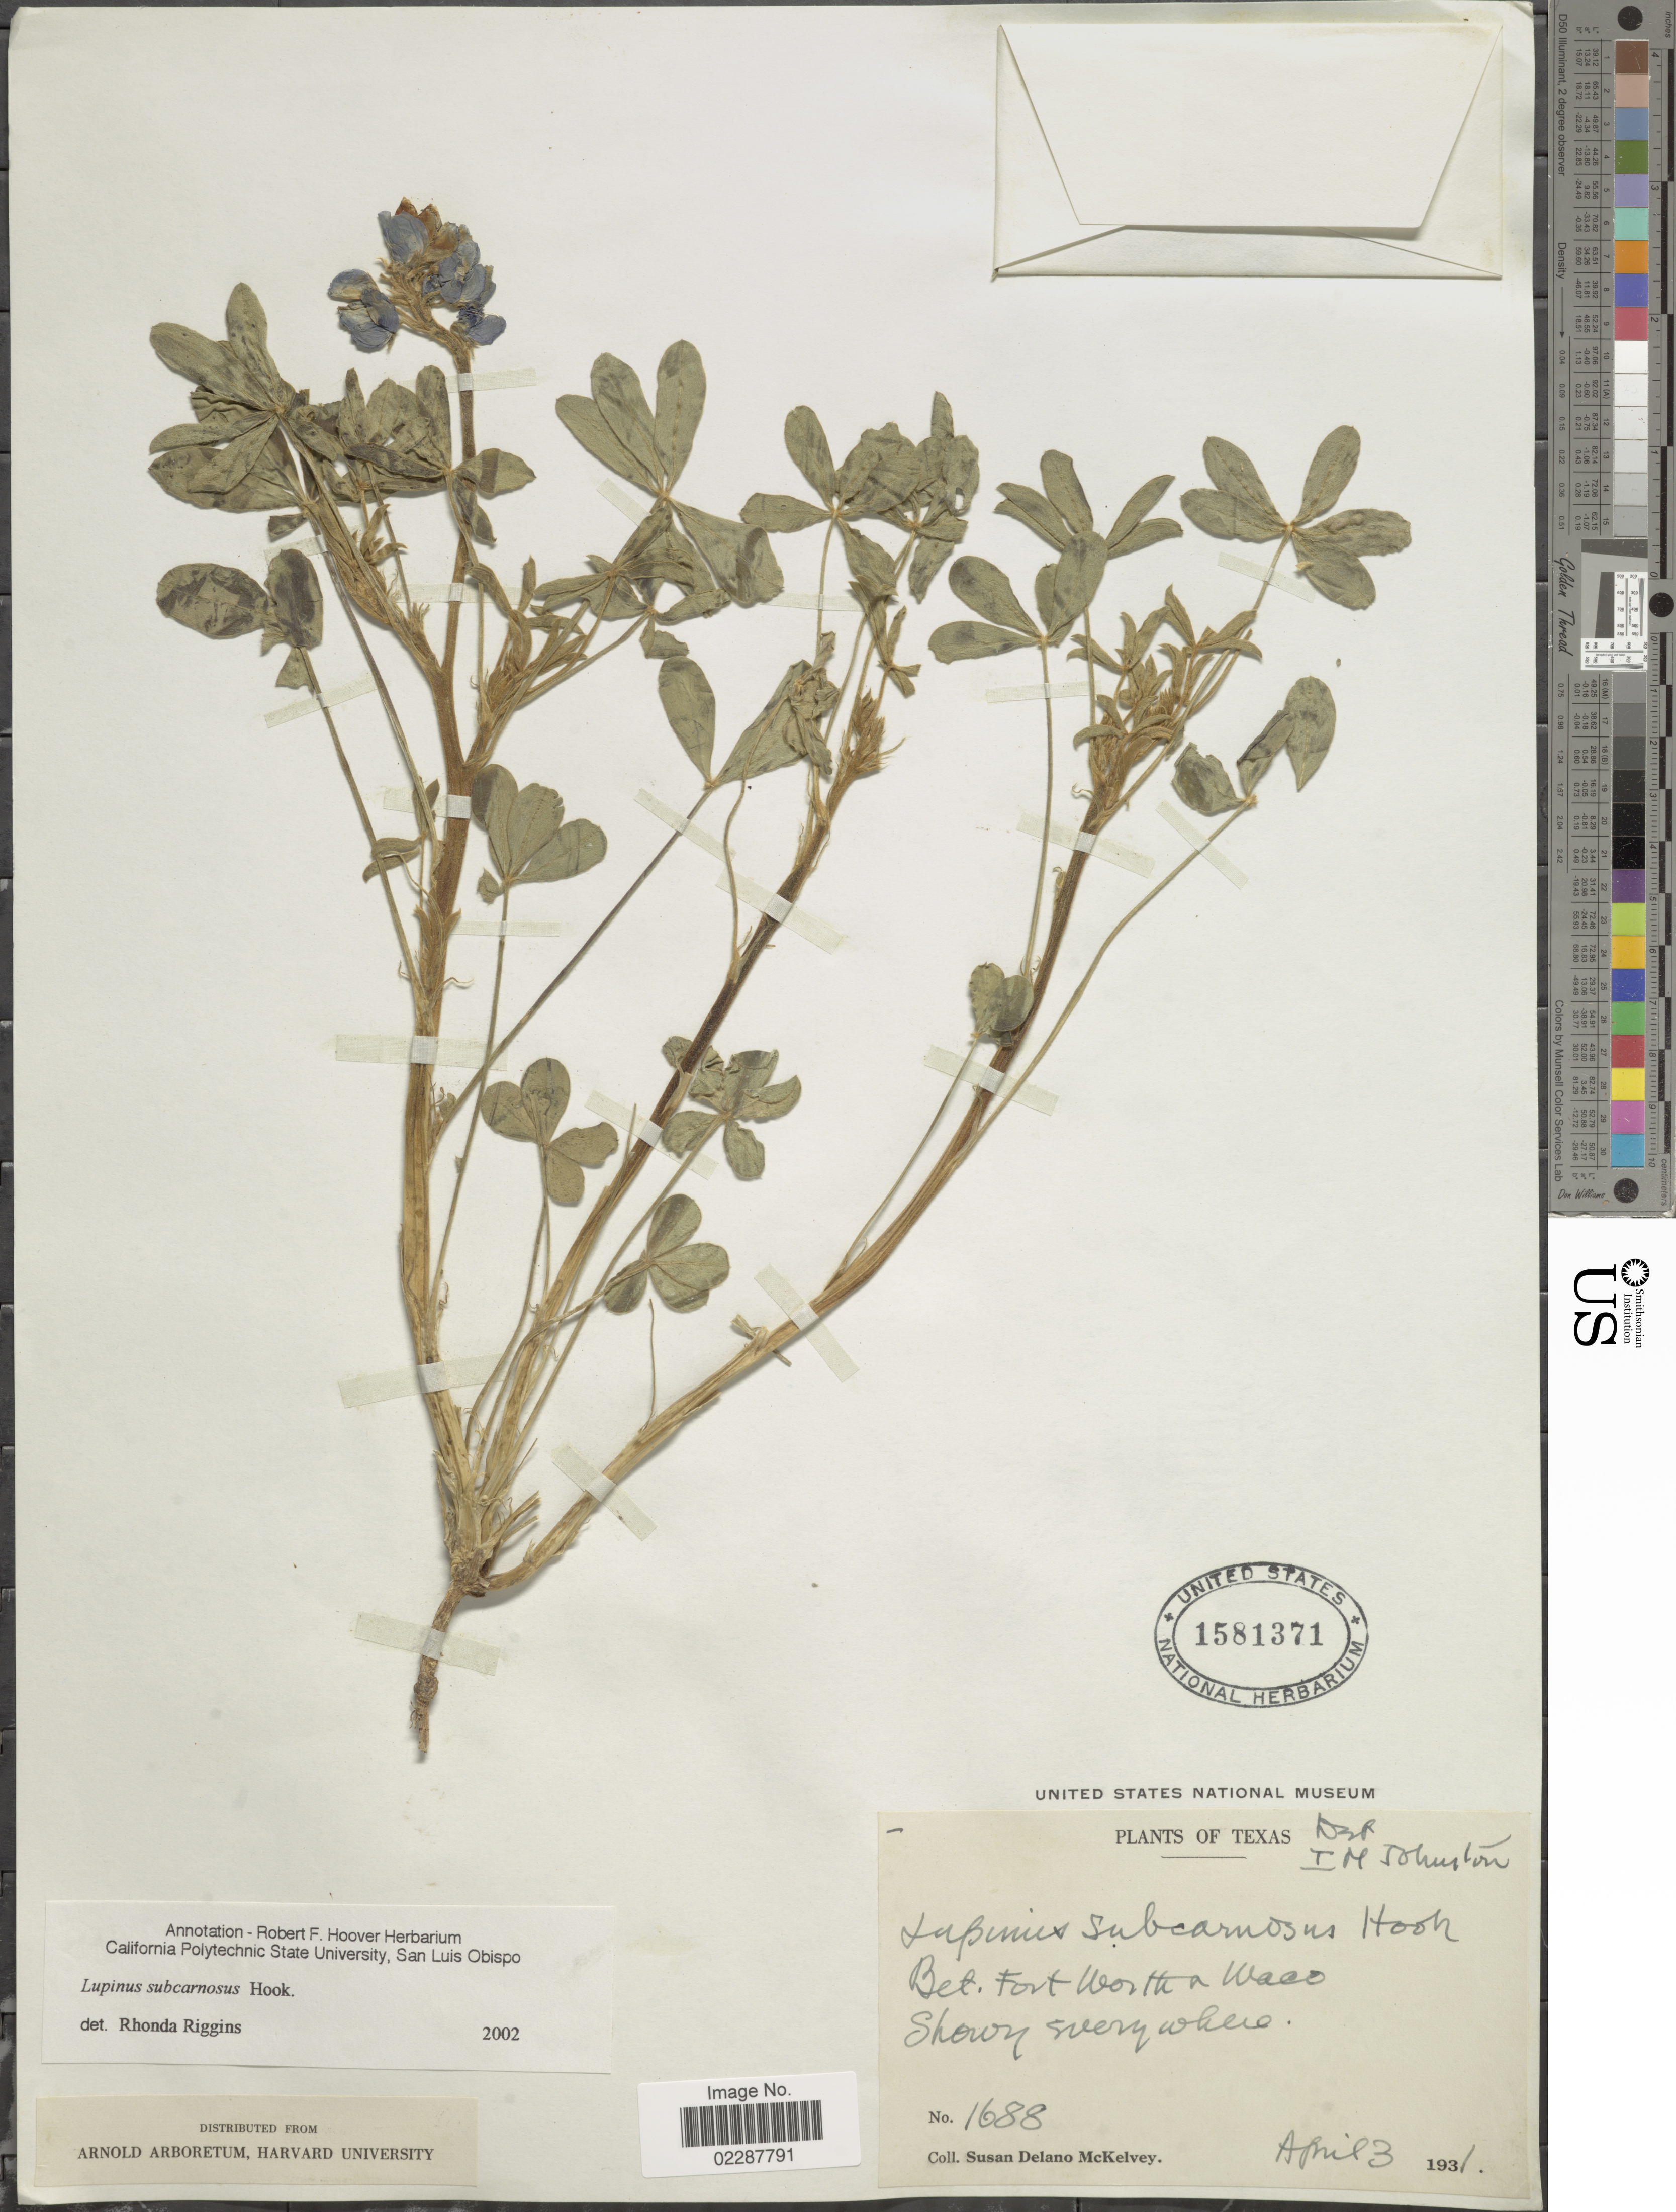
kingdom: Plantae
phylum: Tracheophyta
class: Magnoliopsida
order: Fabales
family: Fabaceae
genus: Lupinus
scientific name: Lupinus subcarnosus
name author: Hook.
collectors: S. A. McKelvey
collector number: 1688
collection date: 1931-04-03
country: United States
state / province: Texas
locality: Bet. Fort Worth + Waco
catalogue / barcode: US 1581371